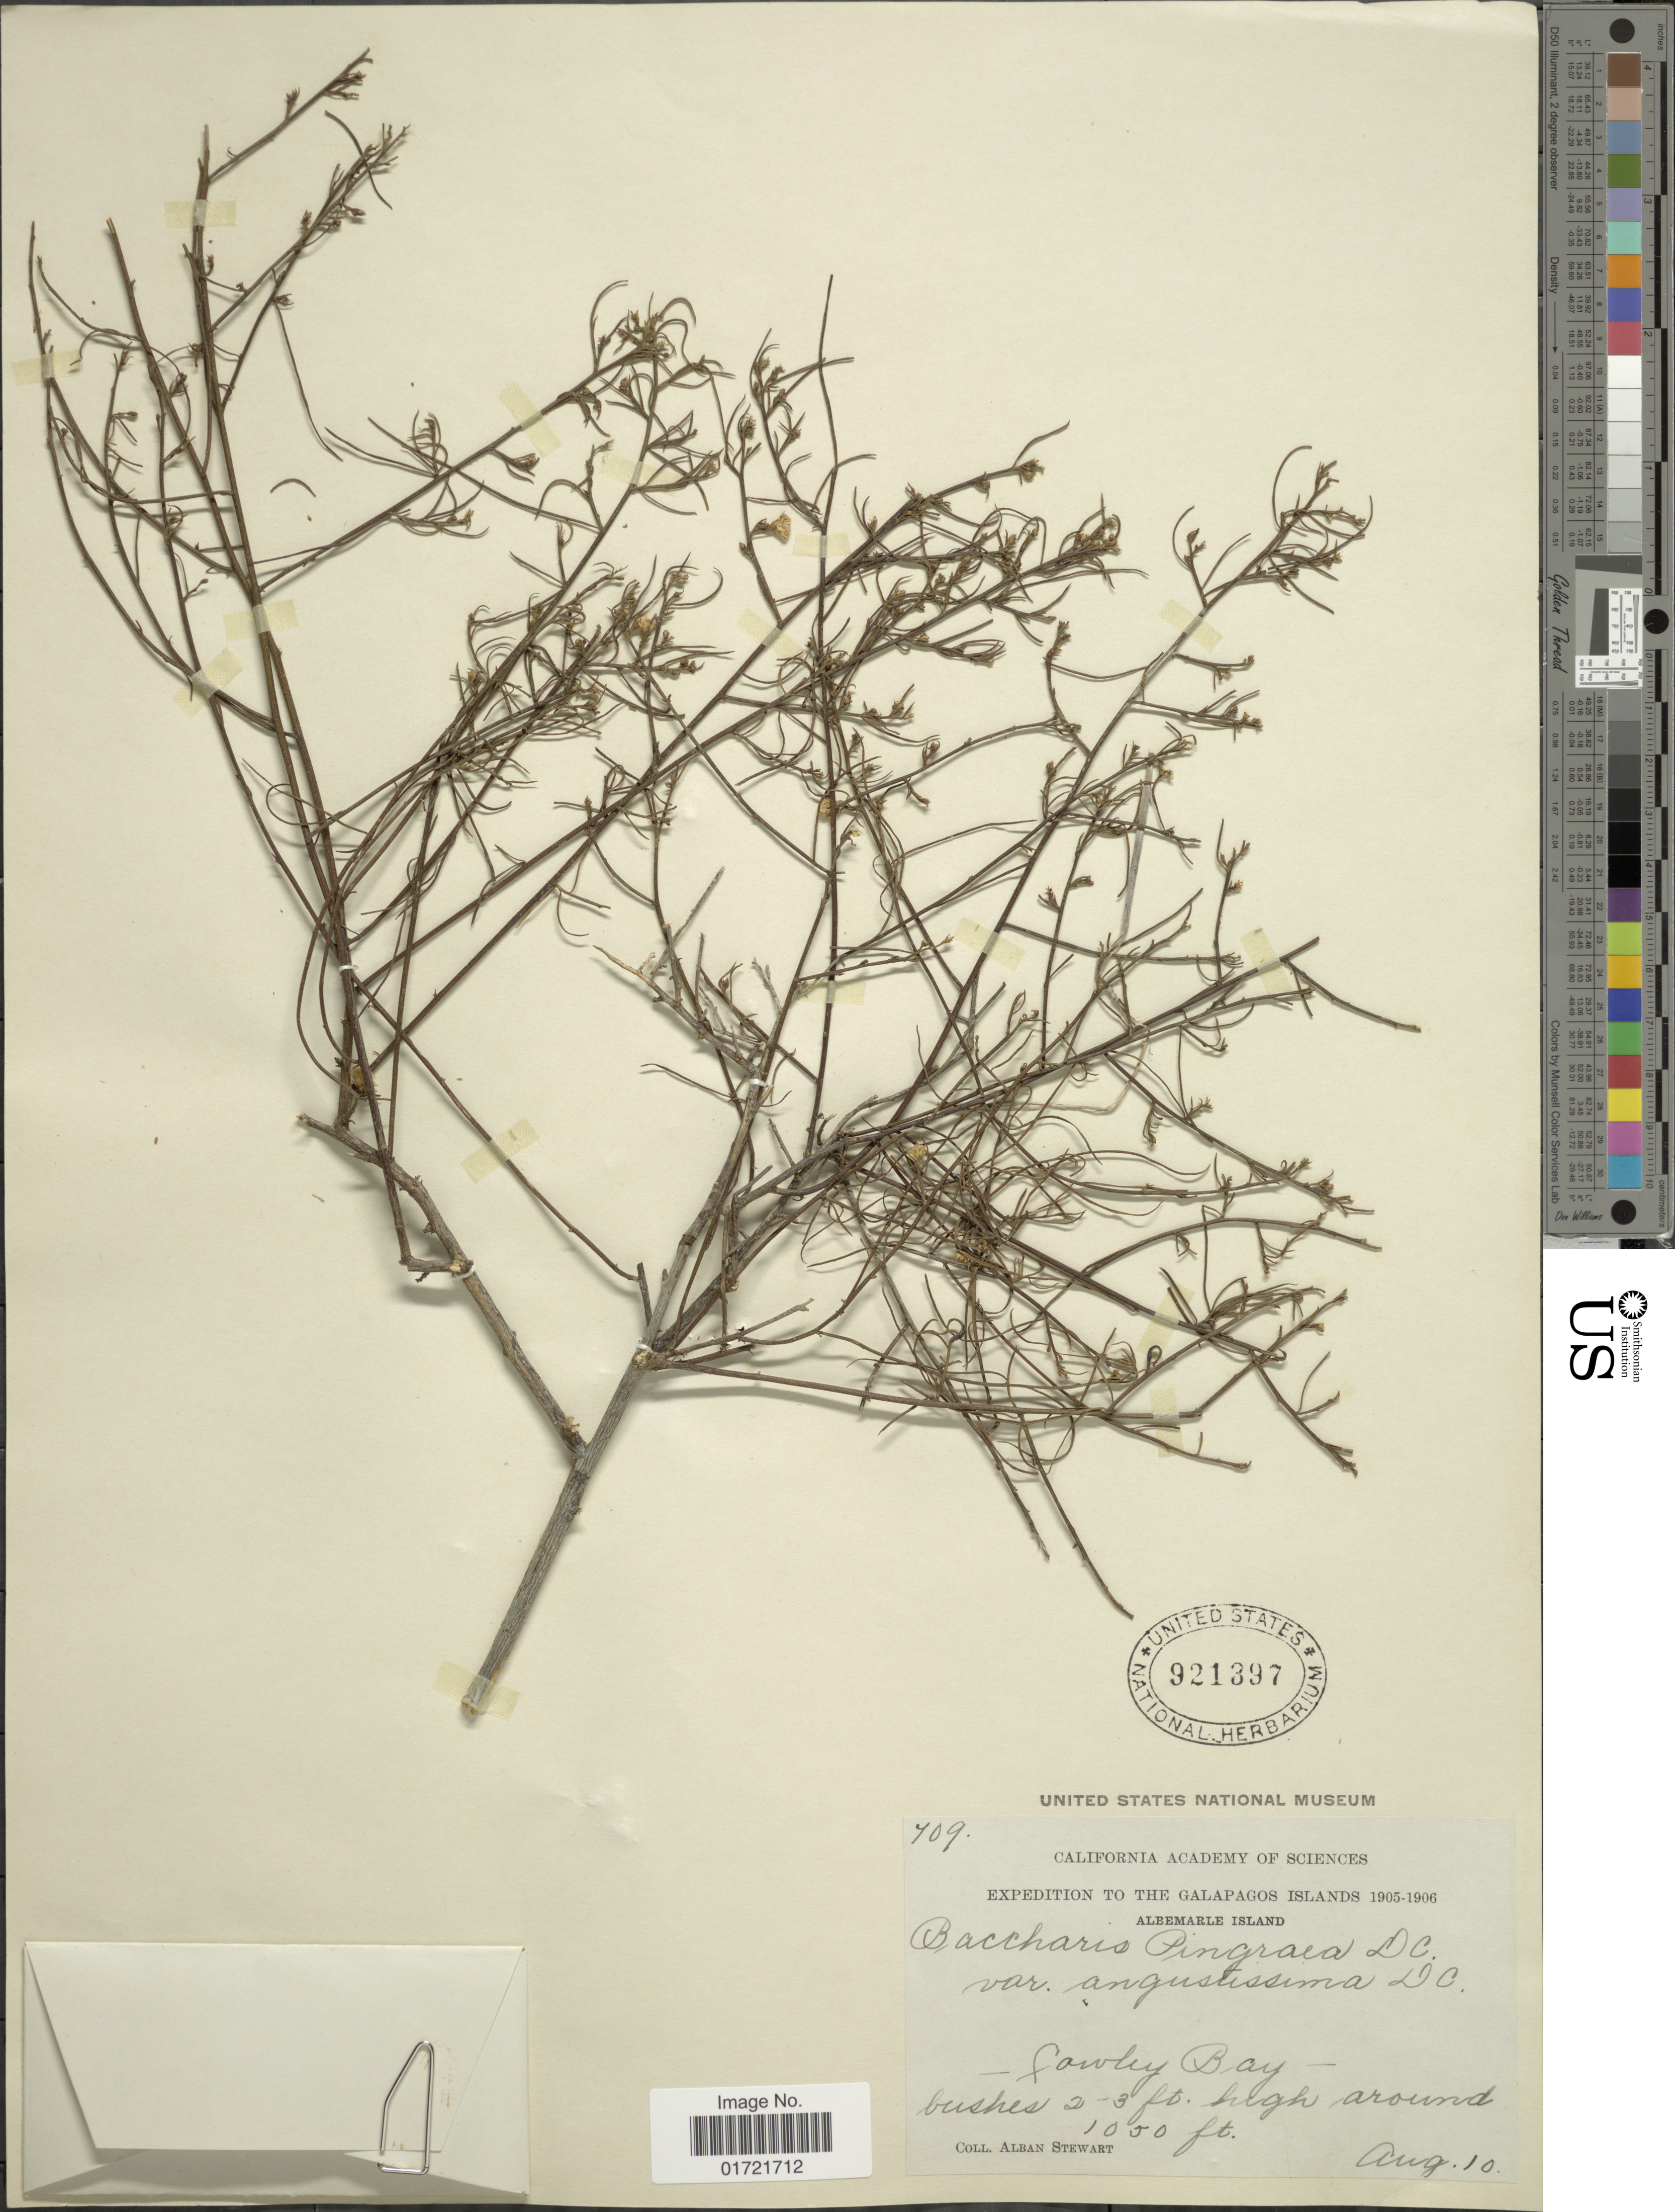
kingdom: Plantae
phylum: Tracheophyta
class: Magnoliopsida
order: Asterales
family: Asteraceae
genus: Baccharis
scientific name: Baccharis sp.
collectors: A. Stewart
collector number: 709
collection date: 1905-08-10/1906-08-10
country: Ecuador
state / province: Colón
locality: The Galapagos Islands, Albemarle Island, Cowley Bay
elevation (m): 320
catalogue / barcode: US 921397